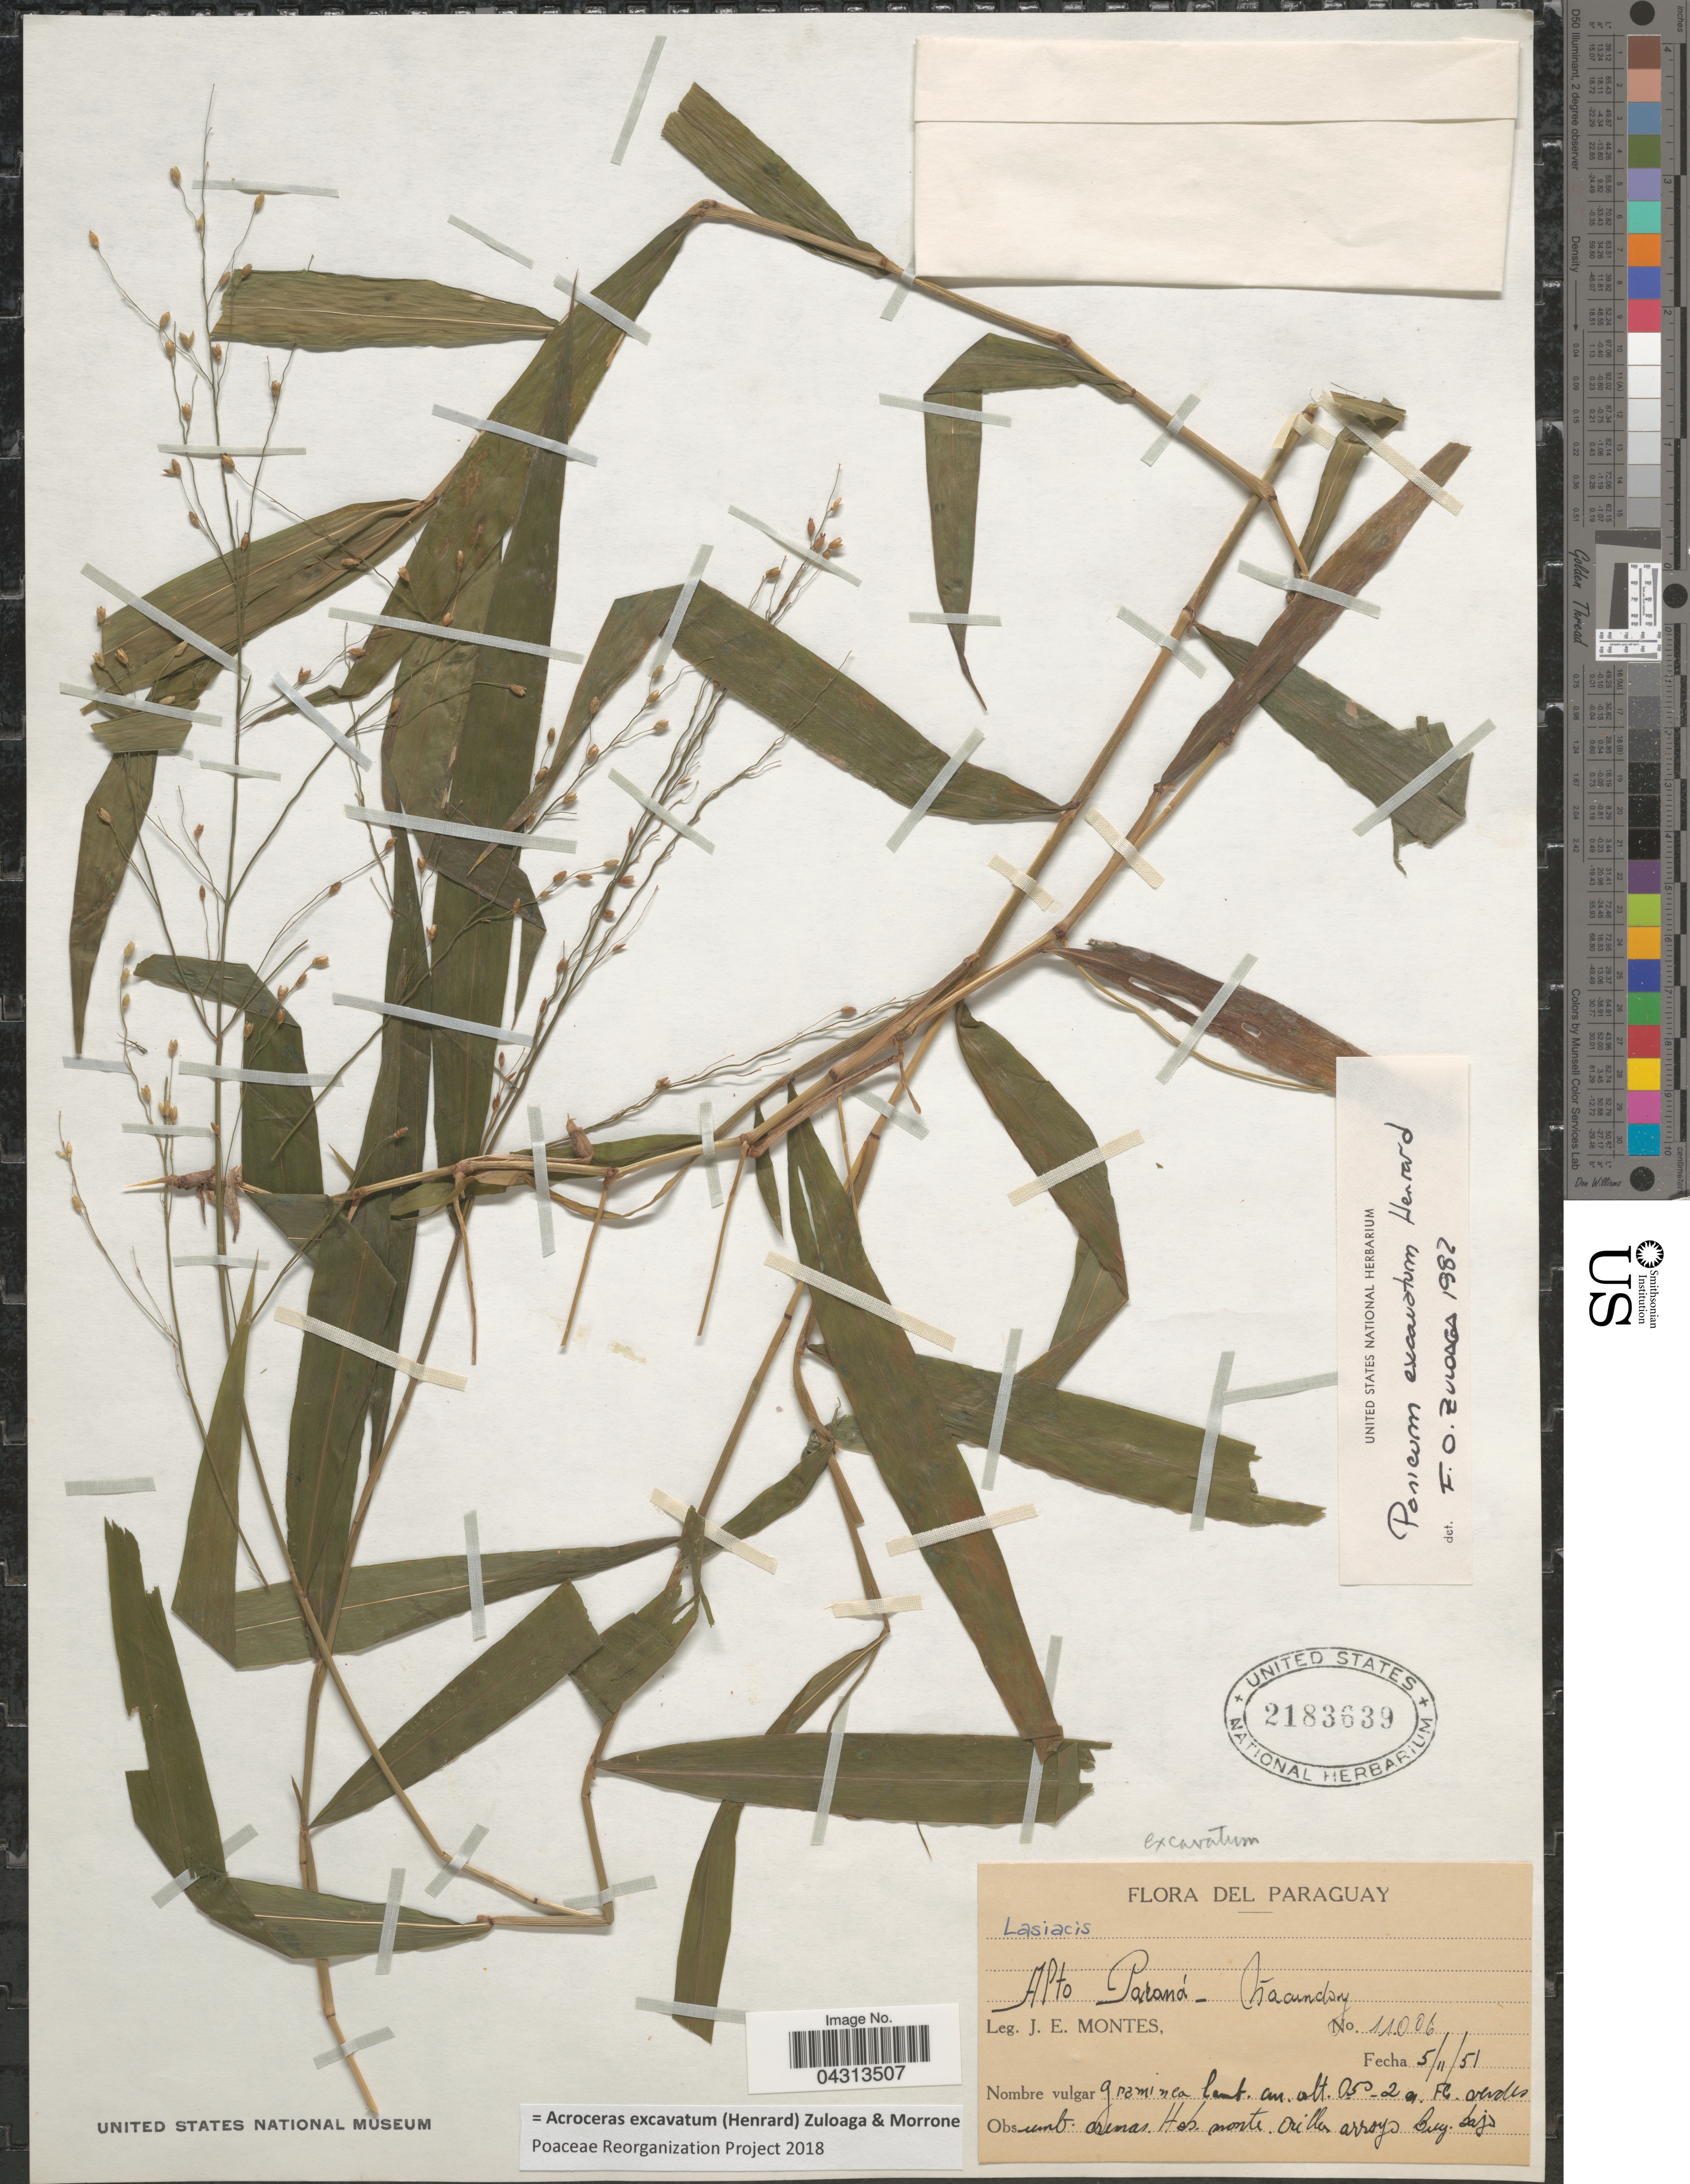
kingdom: Plantae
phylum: Tracheophyta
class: Liliopsida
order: Poales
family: Poaceae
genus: Acroceras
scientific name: Acroceras excavatum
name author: (Henr.) Zuloaga & Morrone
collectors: J. E. Montes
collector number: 11006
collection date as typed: Transcribed d/m/y: 5/2/51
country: Paraguay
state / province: Alto Parana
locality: Nacunday.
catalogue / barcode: US 2183639